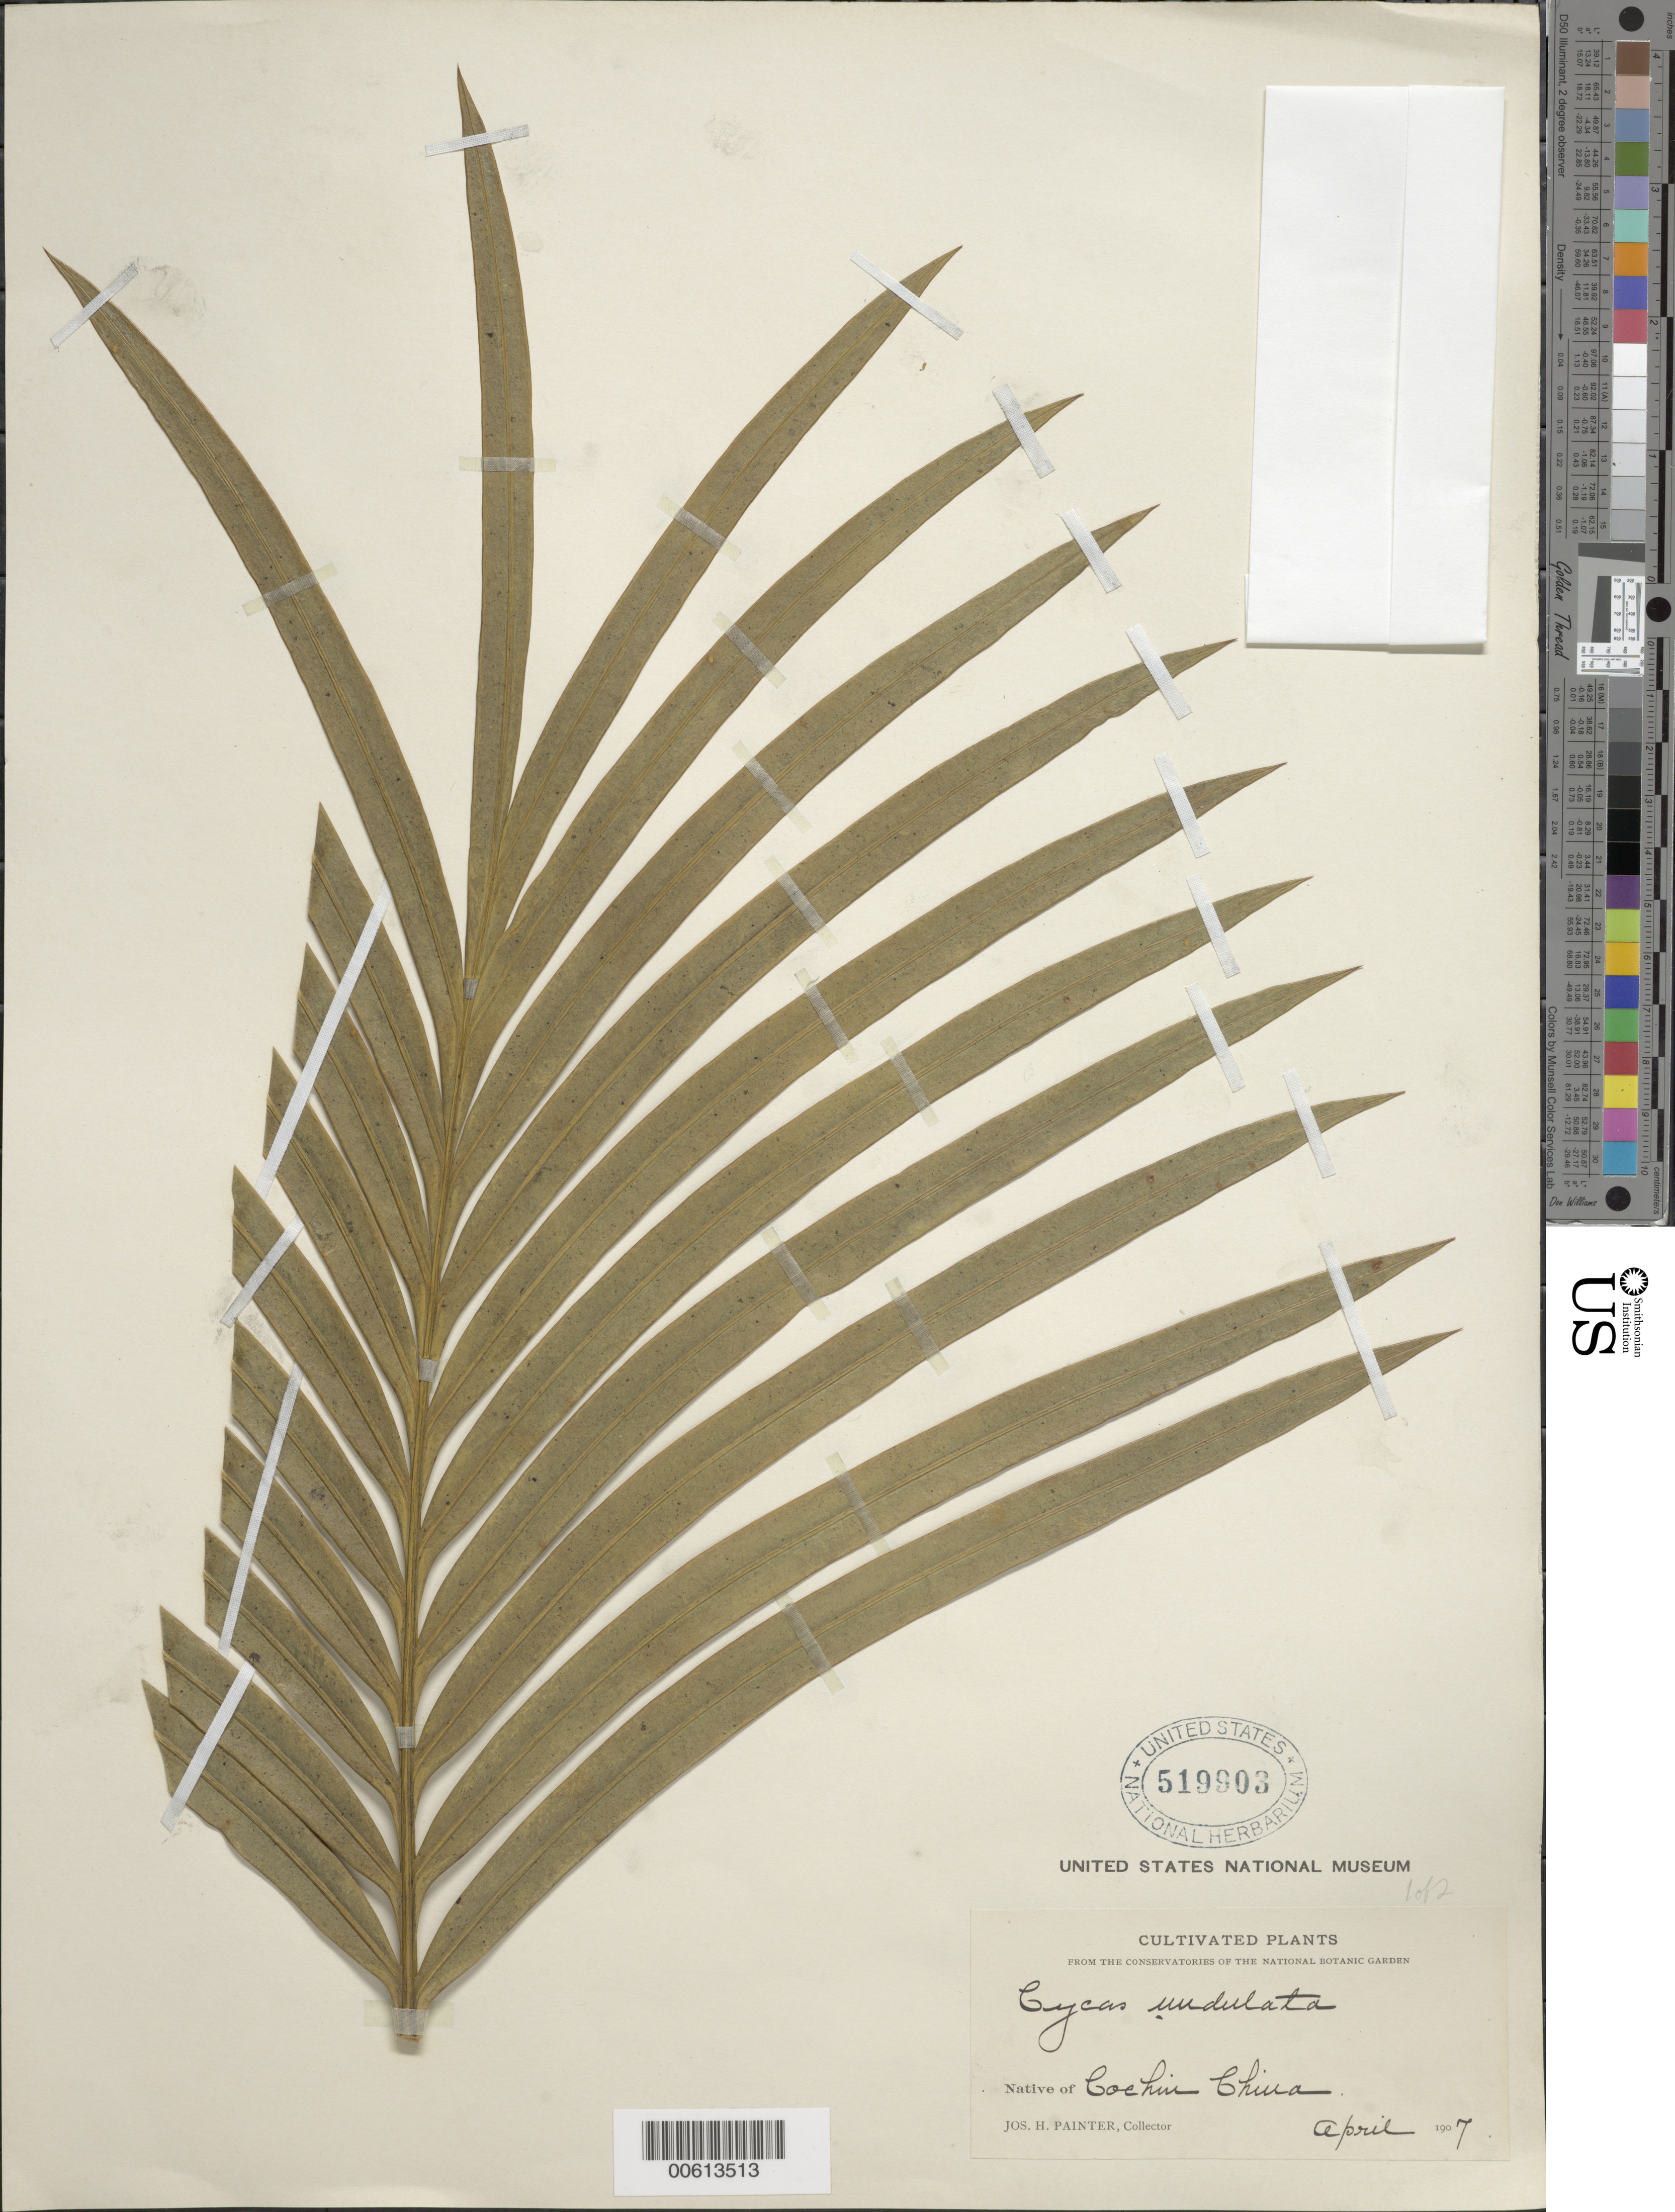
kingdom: Plantae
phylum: Tracheophyta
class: Cycadopsida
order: Cycadales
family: Cycadaceae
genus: Cycas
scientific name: Cycas circinalis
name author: L.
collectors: J. H. Painter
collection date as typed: Apr 1907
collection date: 1907-04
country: Vietnam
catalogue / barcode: US 519903